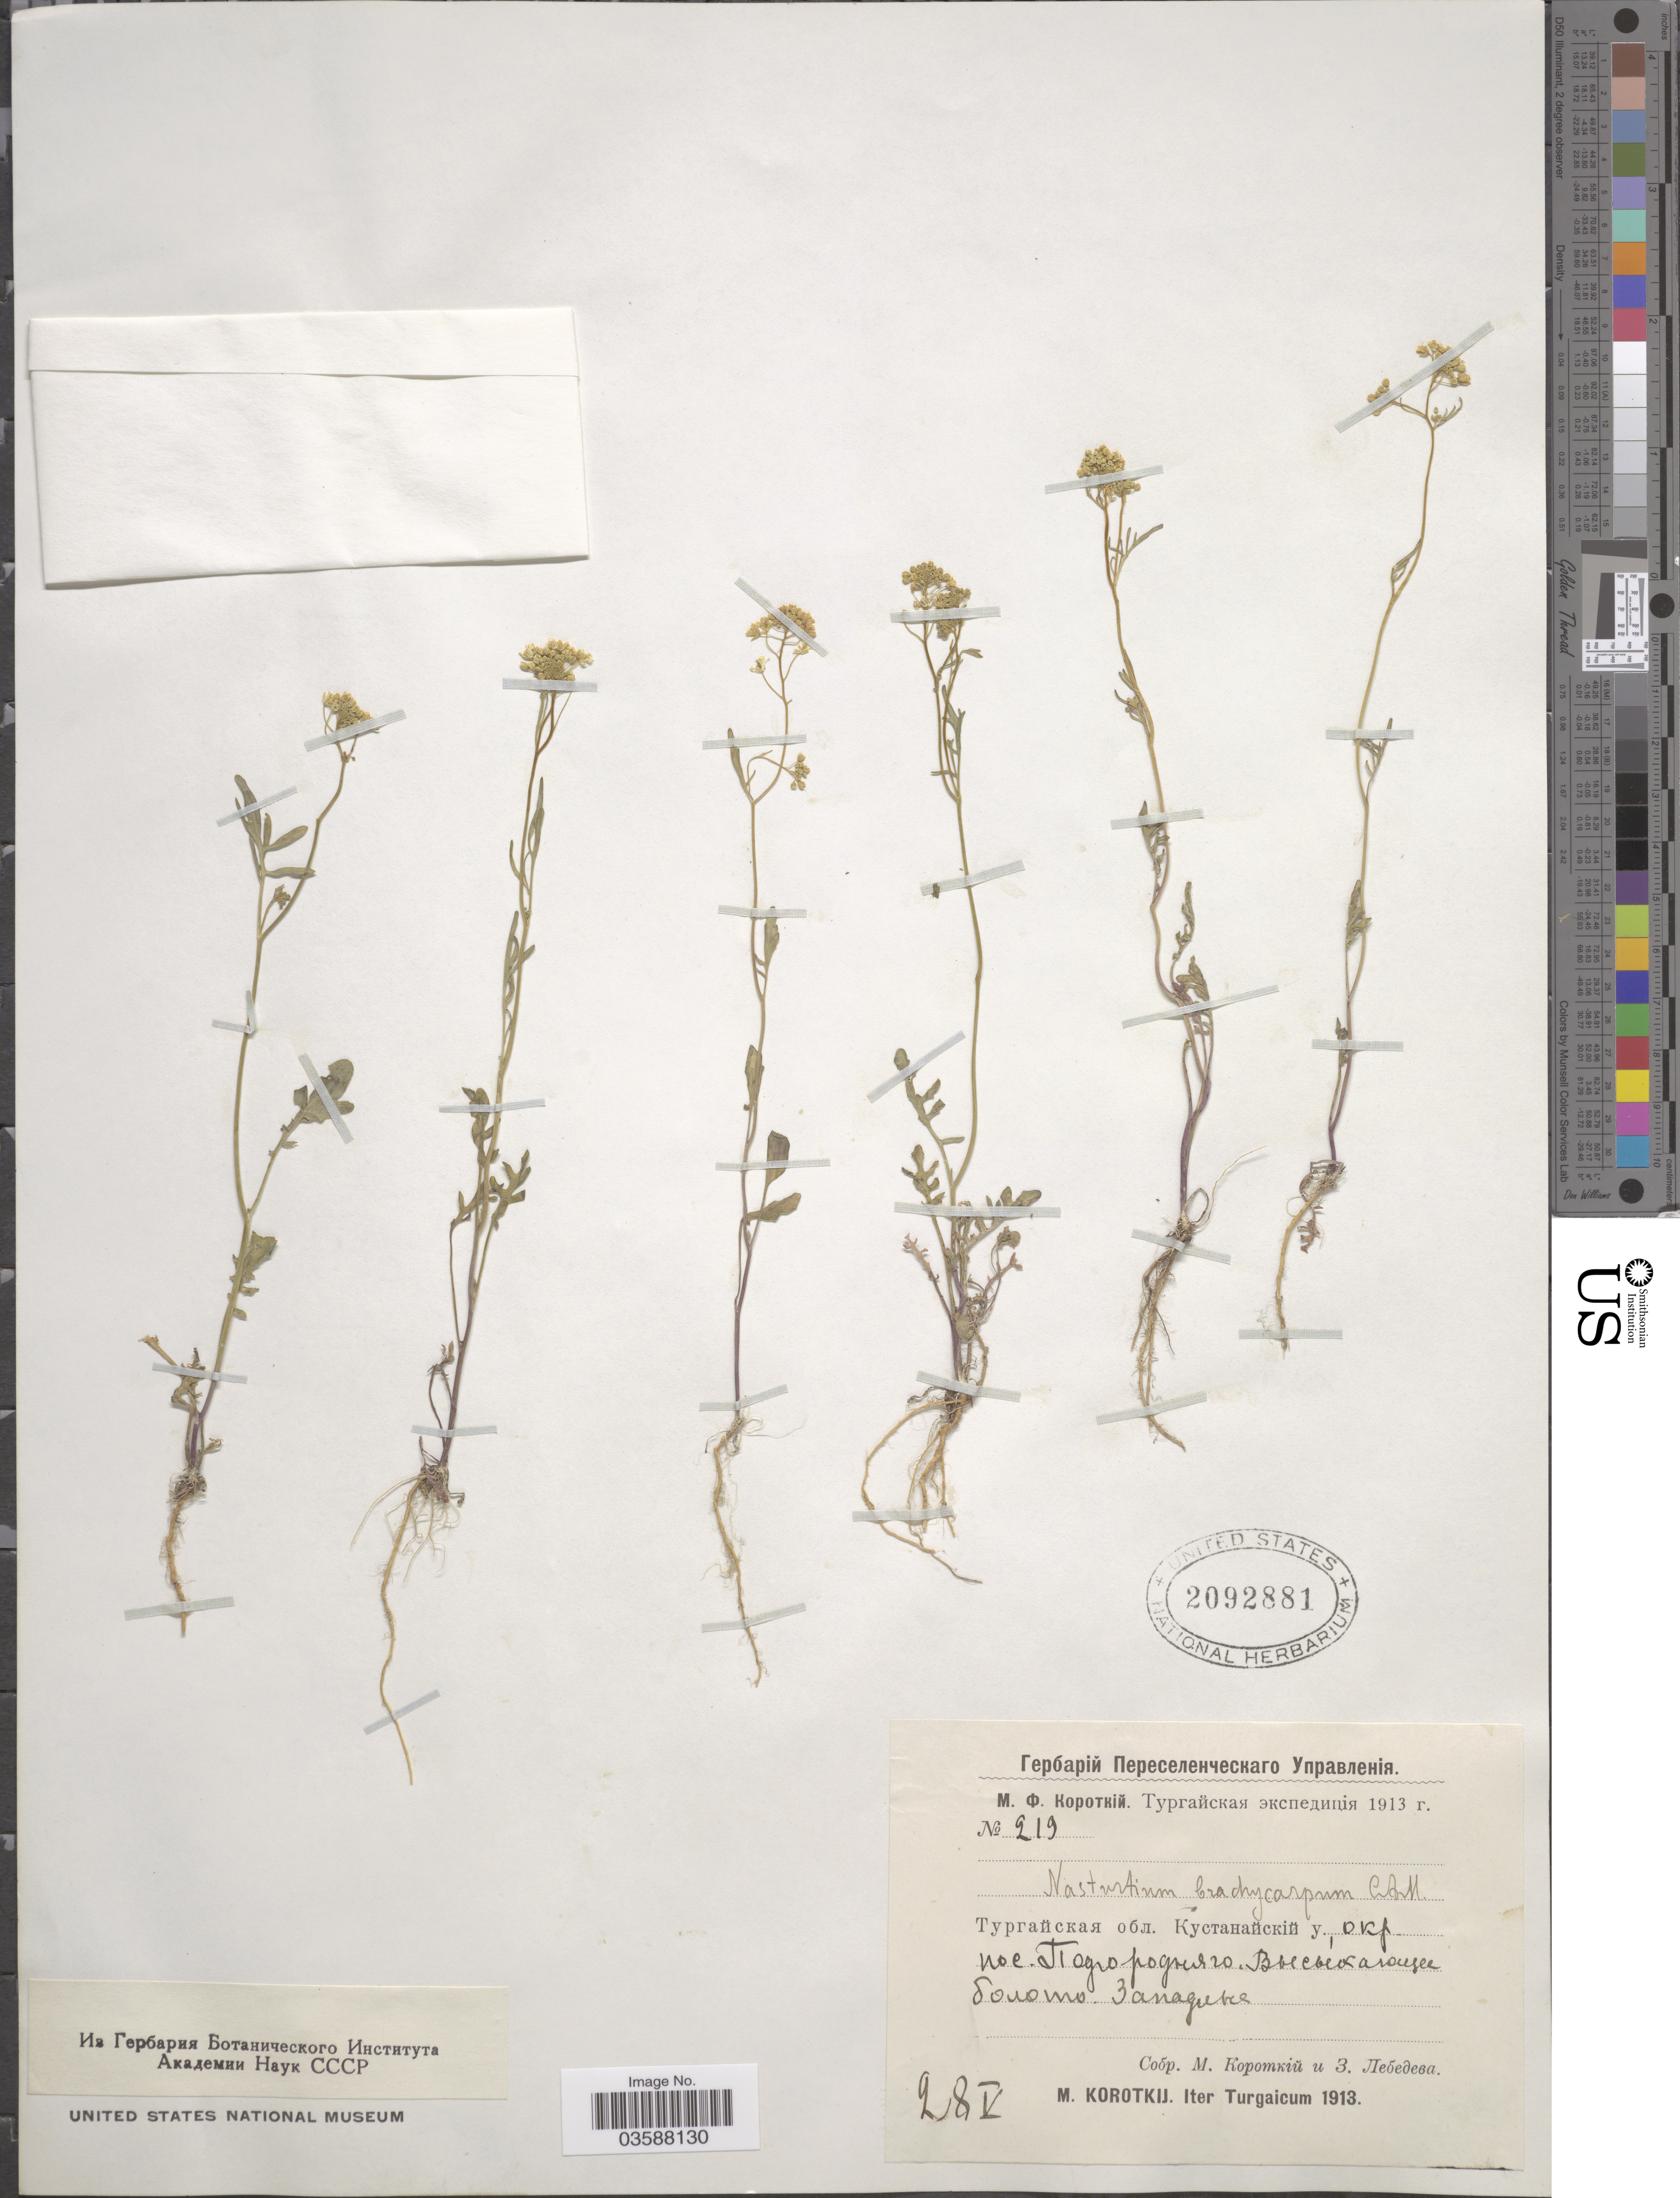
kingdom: Plantae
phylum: Tracheophyta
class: Magnoliopsida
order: Brassicales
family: Brassicaceae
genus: Rorippa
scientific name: Rorippa brachycarpa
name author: (C.A. Mey.) Hayek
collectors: M. Korotkij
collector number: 219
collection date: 1913-05-28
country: Kazakhstan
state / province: Qustanay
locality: Vicinity of village Podgorodniy. Iter Turgaicum.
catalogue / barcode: US 2092881